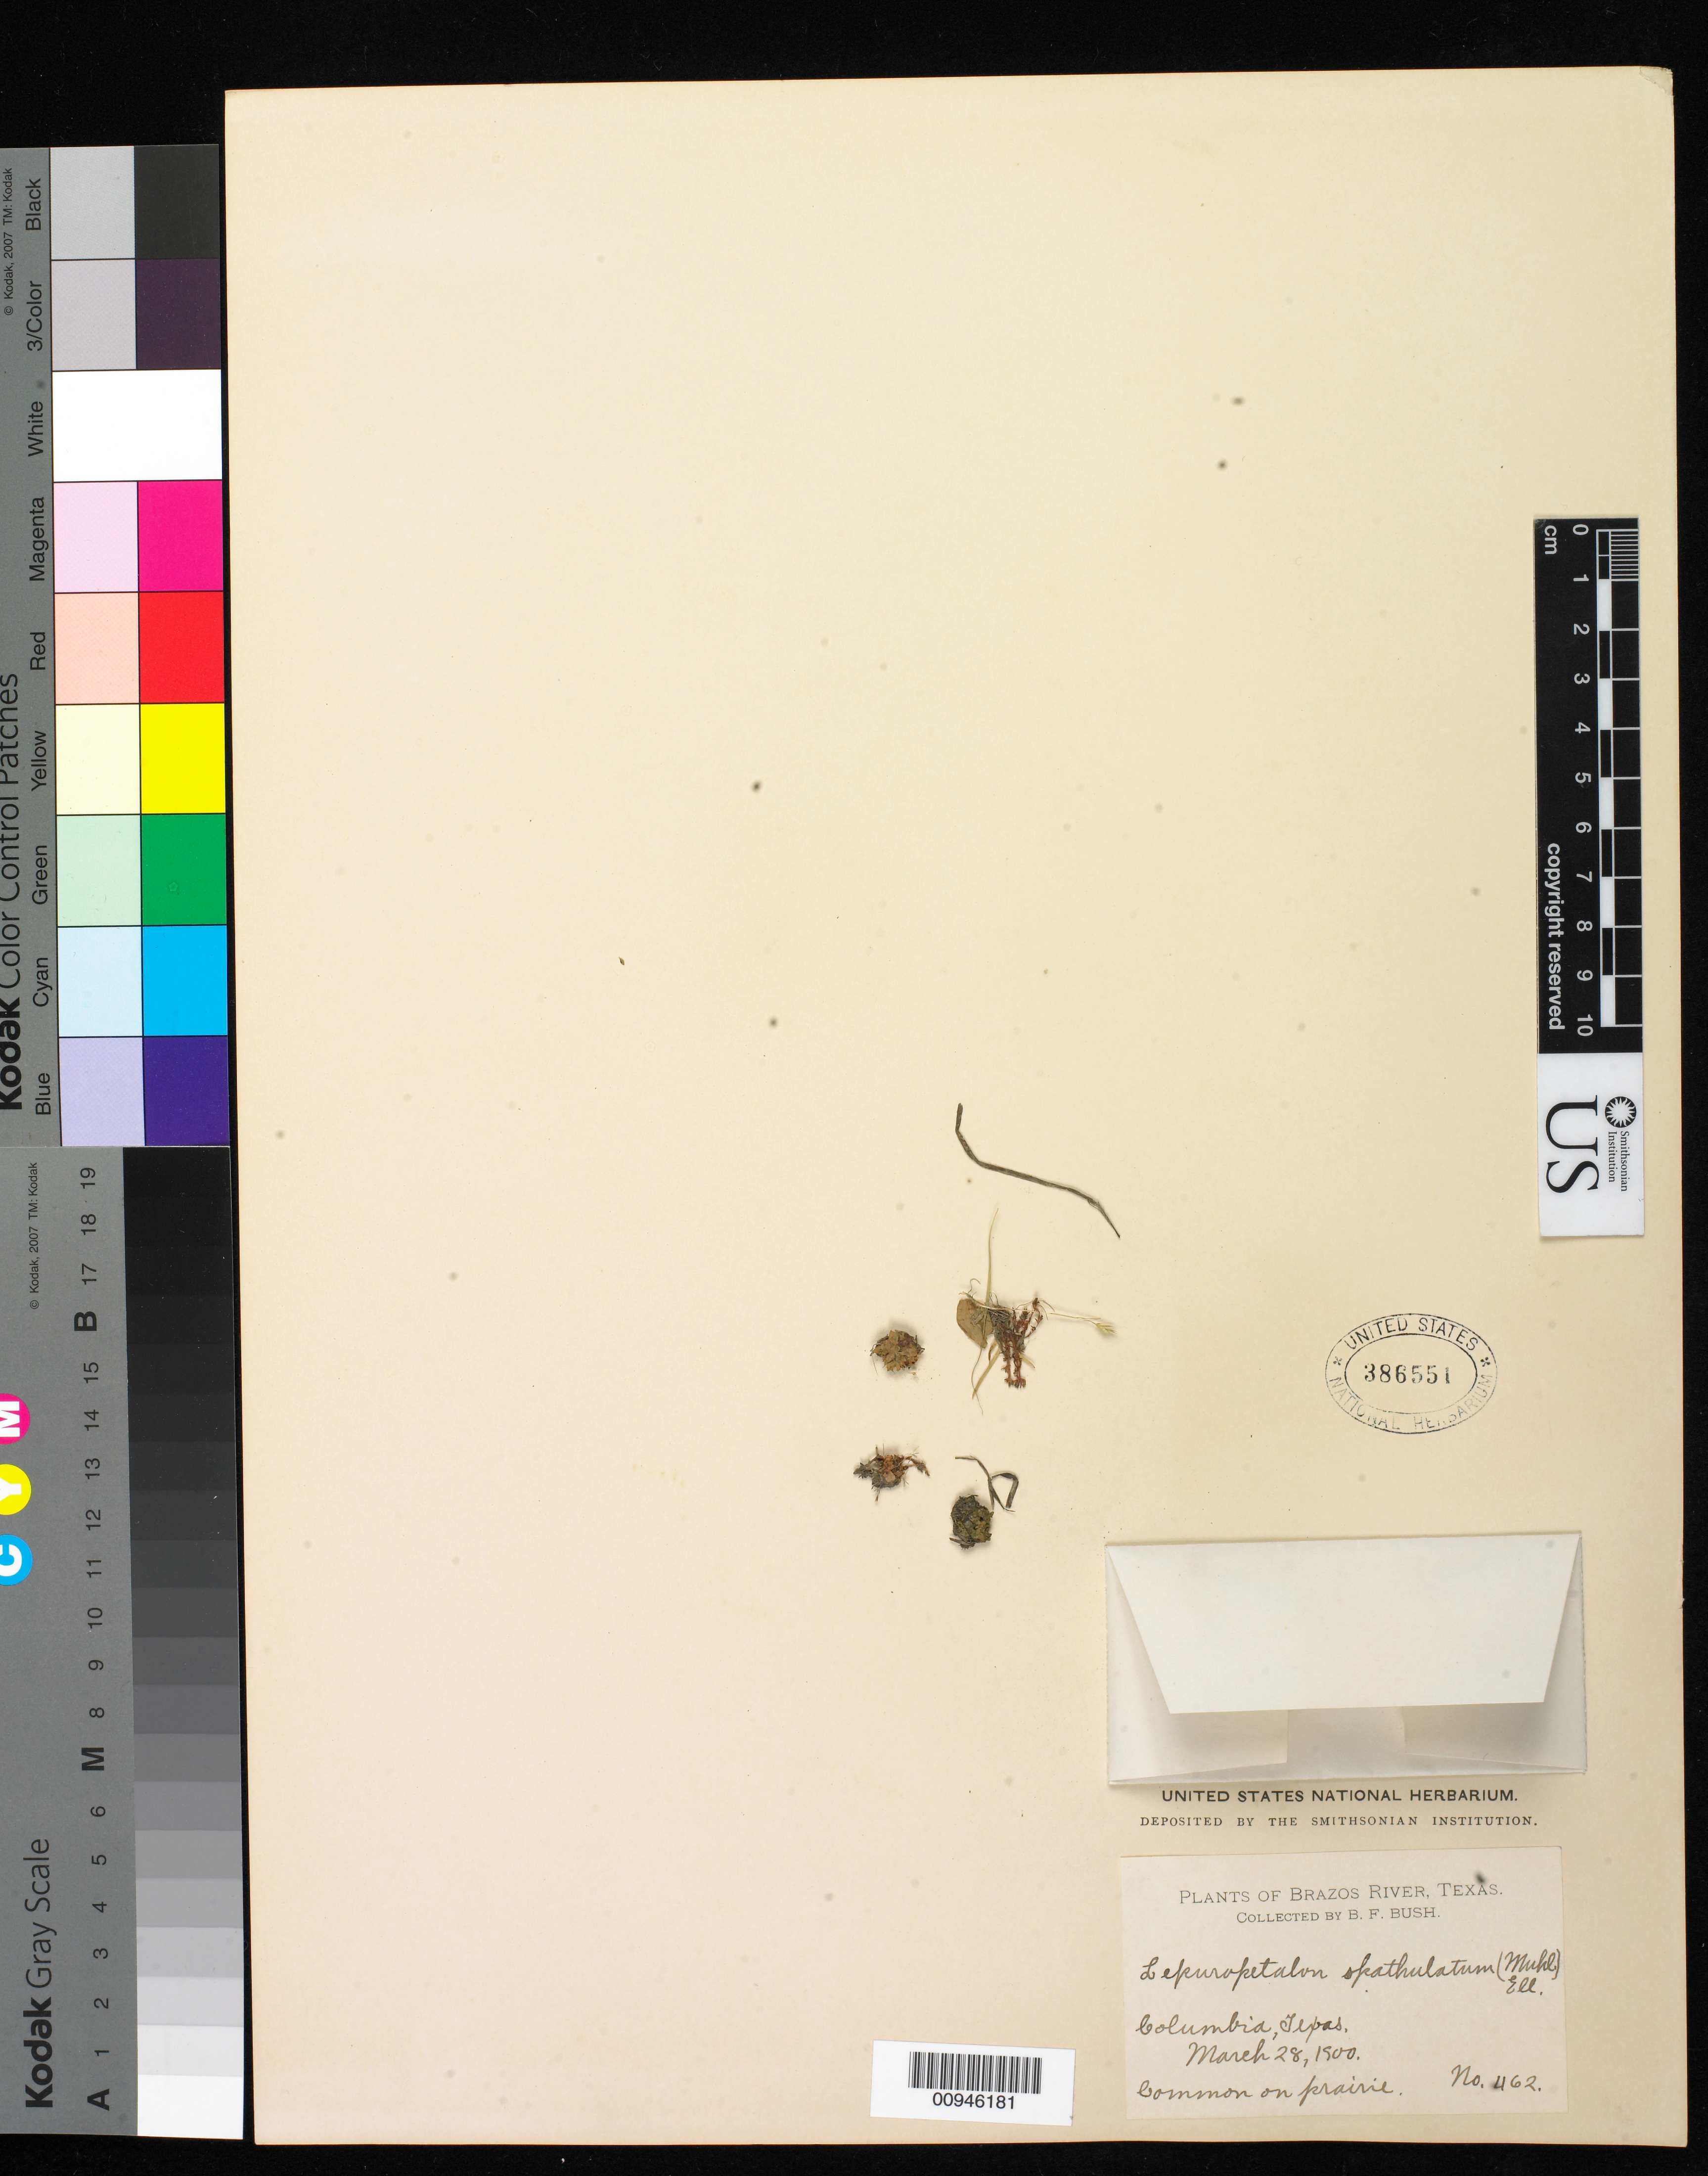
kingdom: Plantae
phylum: Tracheophyta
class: Magnoliopsida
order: Celastrales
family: Parnassiaceae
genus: Lepuropetalon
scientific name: Lepuropetalon spathulatum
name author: Elliott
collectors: B. F. Bush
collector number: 462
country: United States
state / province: Texas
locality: Brazos River, Columbia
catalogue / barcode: US 386551